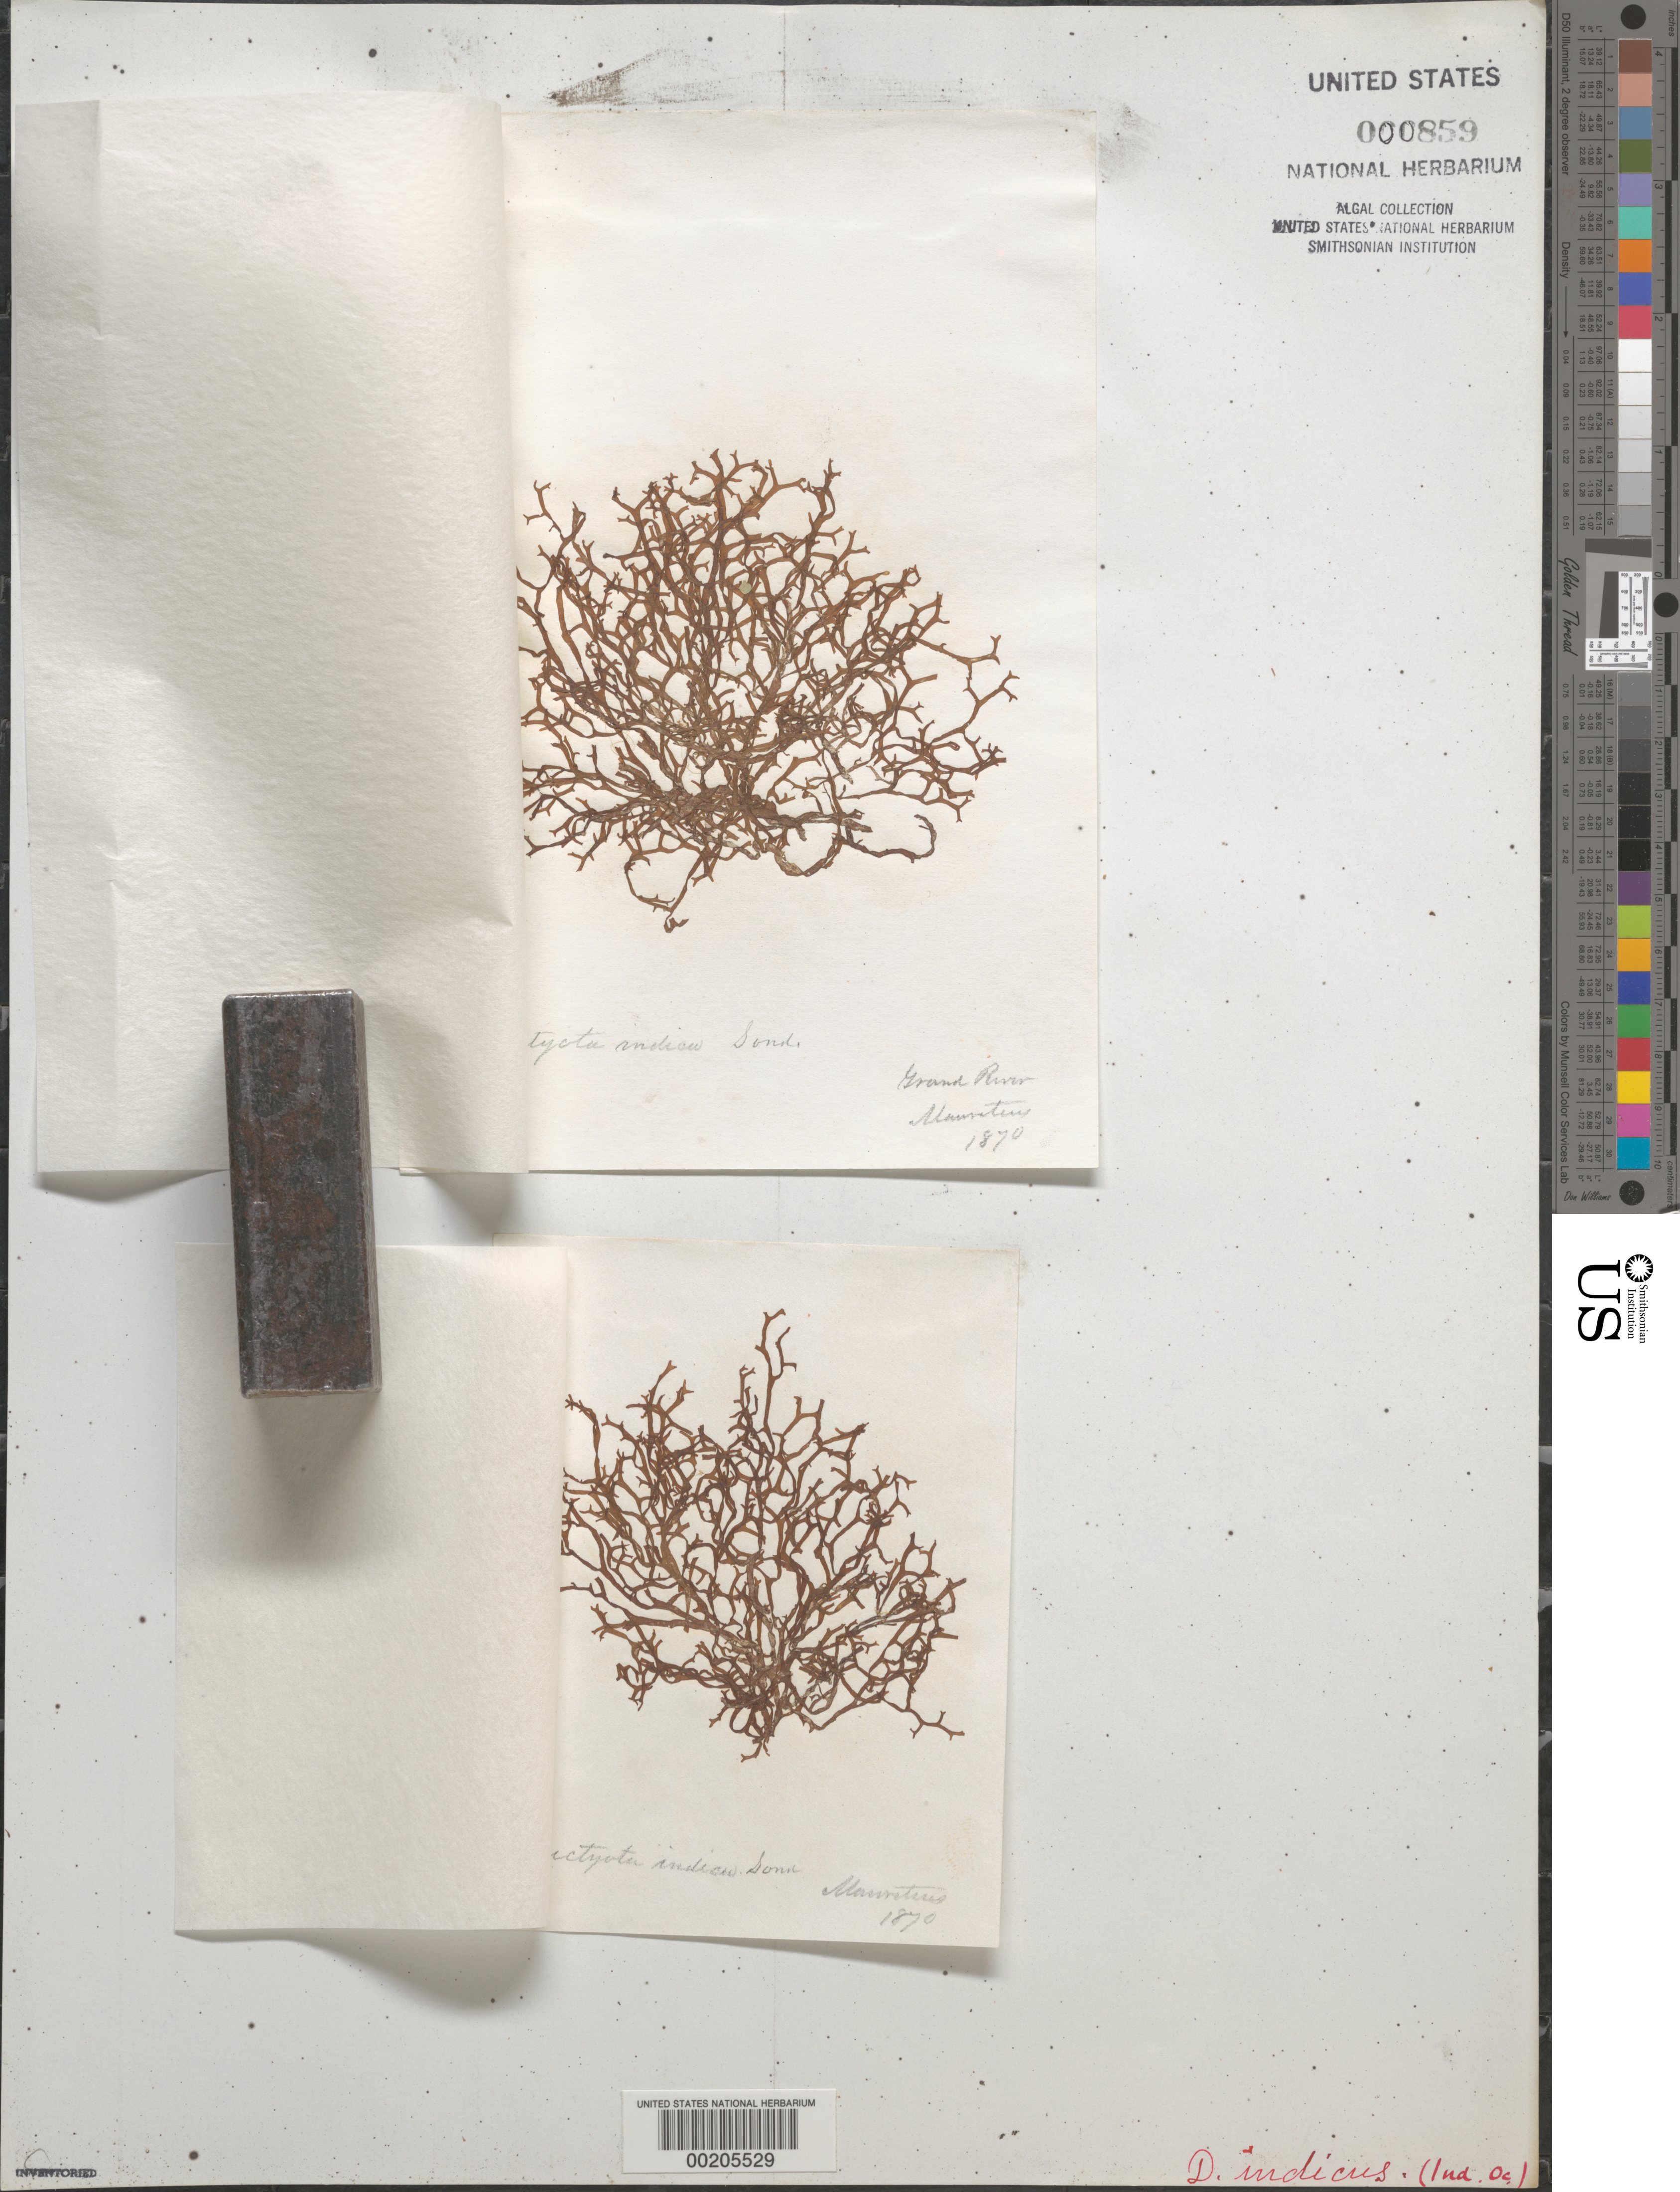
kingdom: Chromista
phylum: Ochrophyta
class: Phaeophyceae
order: Dictyotales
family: Dictyotaceae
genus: Dictyota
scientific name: Dictyota indica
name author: Anand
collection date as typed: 1870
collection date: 1870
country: Mauritius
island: Mauritius Island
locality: Grand Rivir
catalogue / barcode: US 859